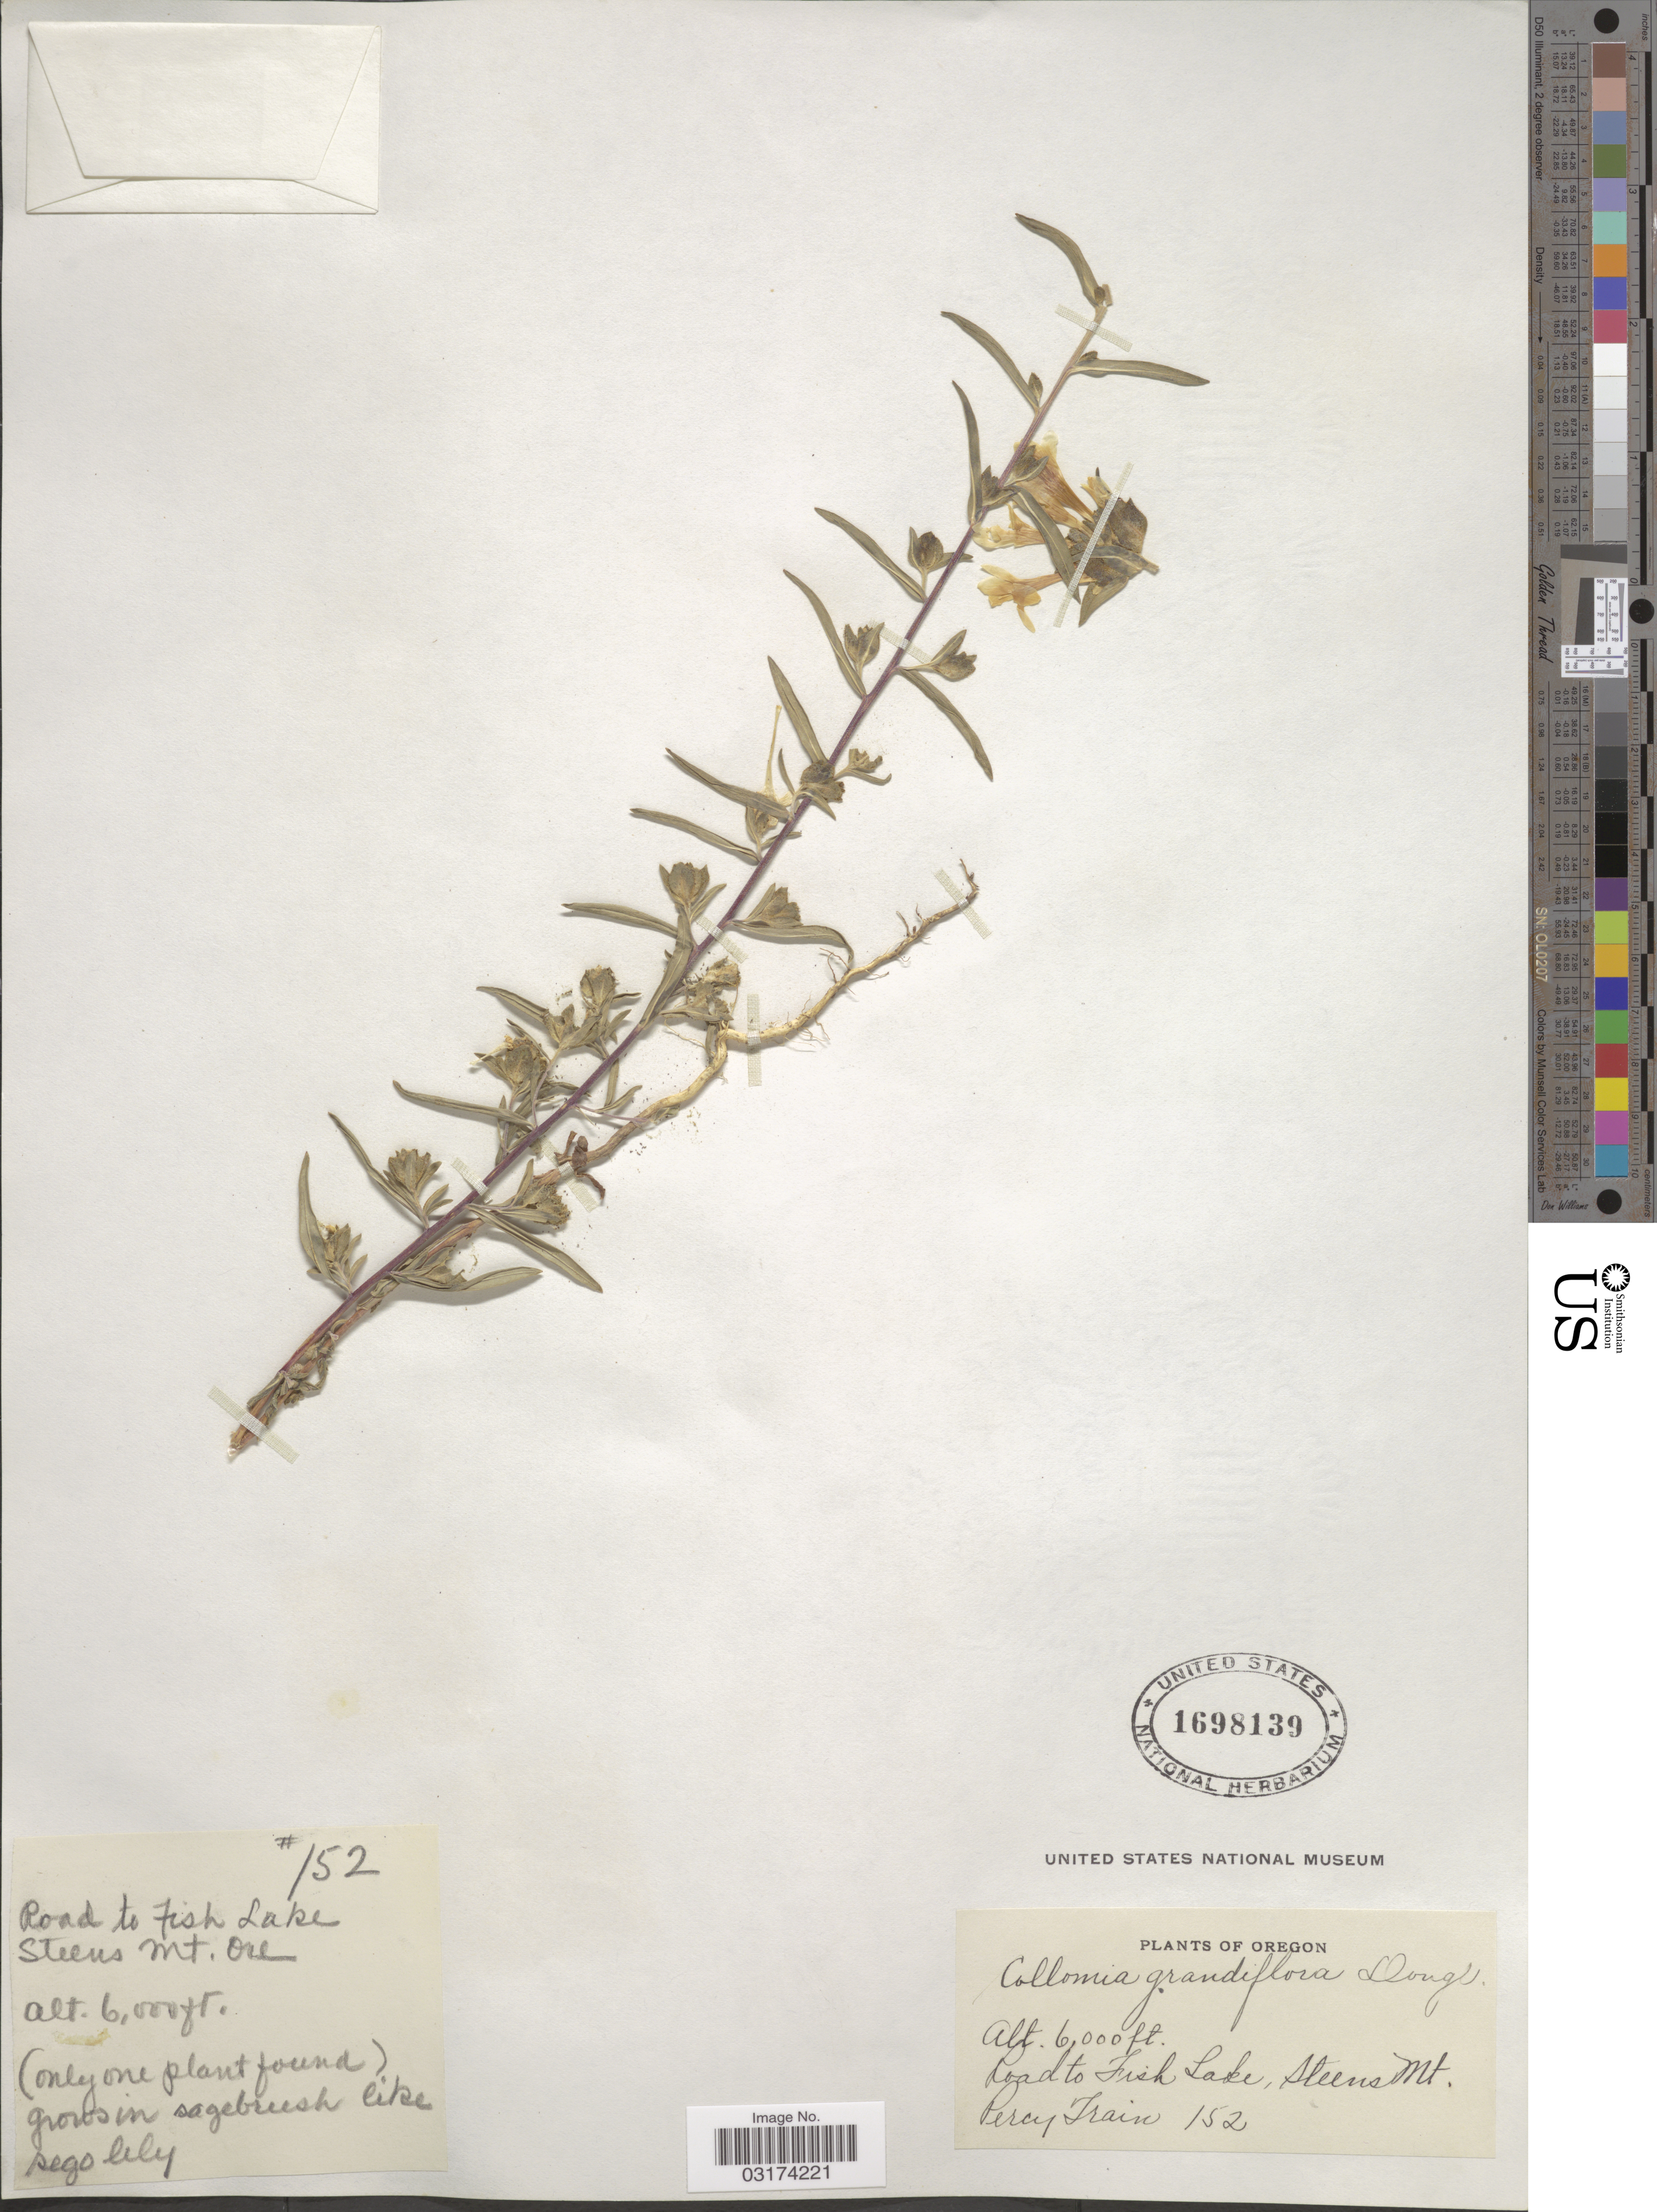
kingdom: Plantae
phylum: Tracheophyta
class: Magnoliopsida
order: Ericales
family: Polemoniaceae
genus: Collomia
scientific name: Collomia grandiflora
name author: Douglas ex Lindl.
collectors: P. Train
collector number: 152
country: United States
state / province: Oregon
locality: Road to Fish Lake, Steens Mt. Ore.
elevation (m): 1829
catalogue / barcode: US 1698139